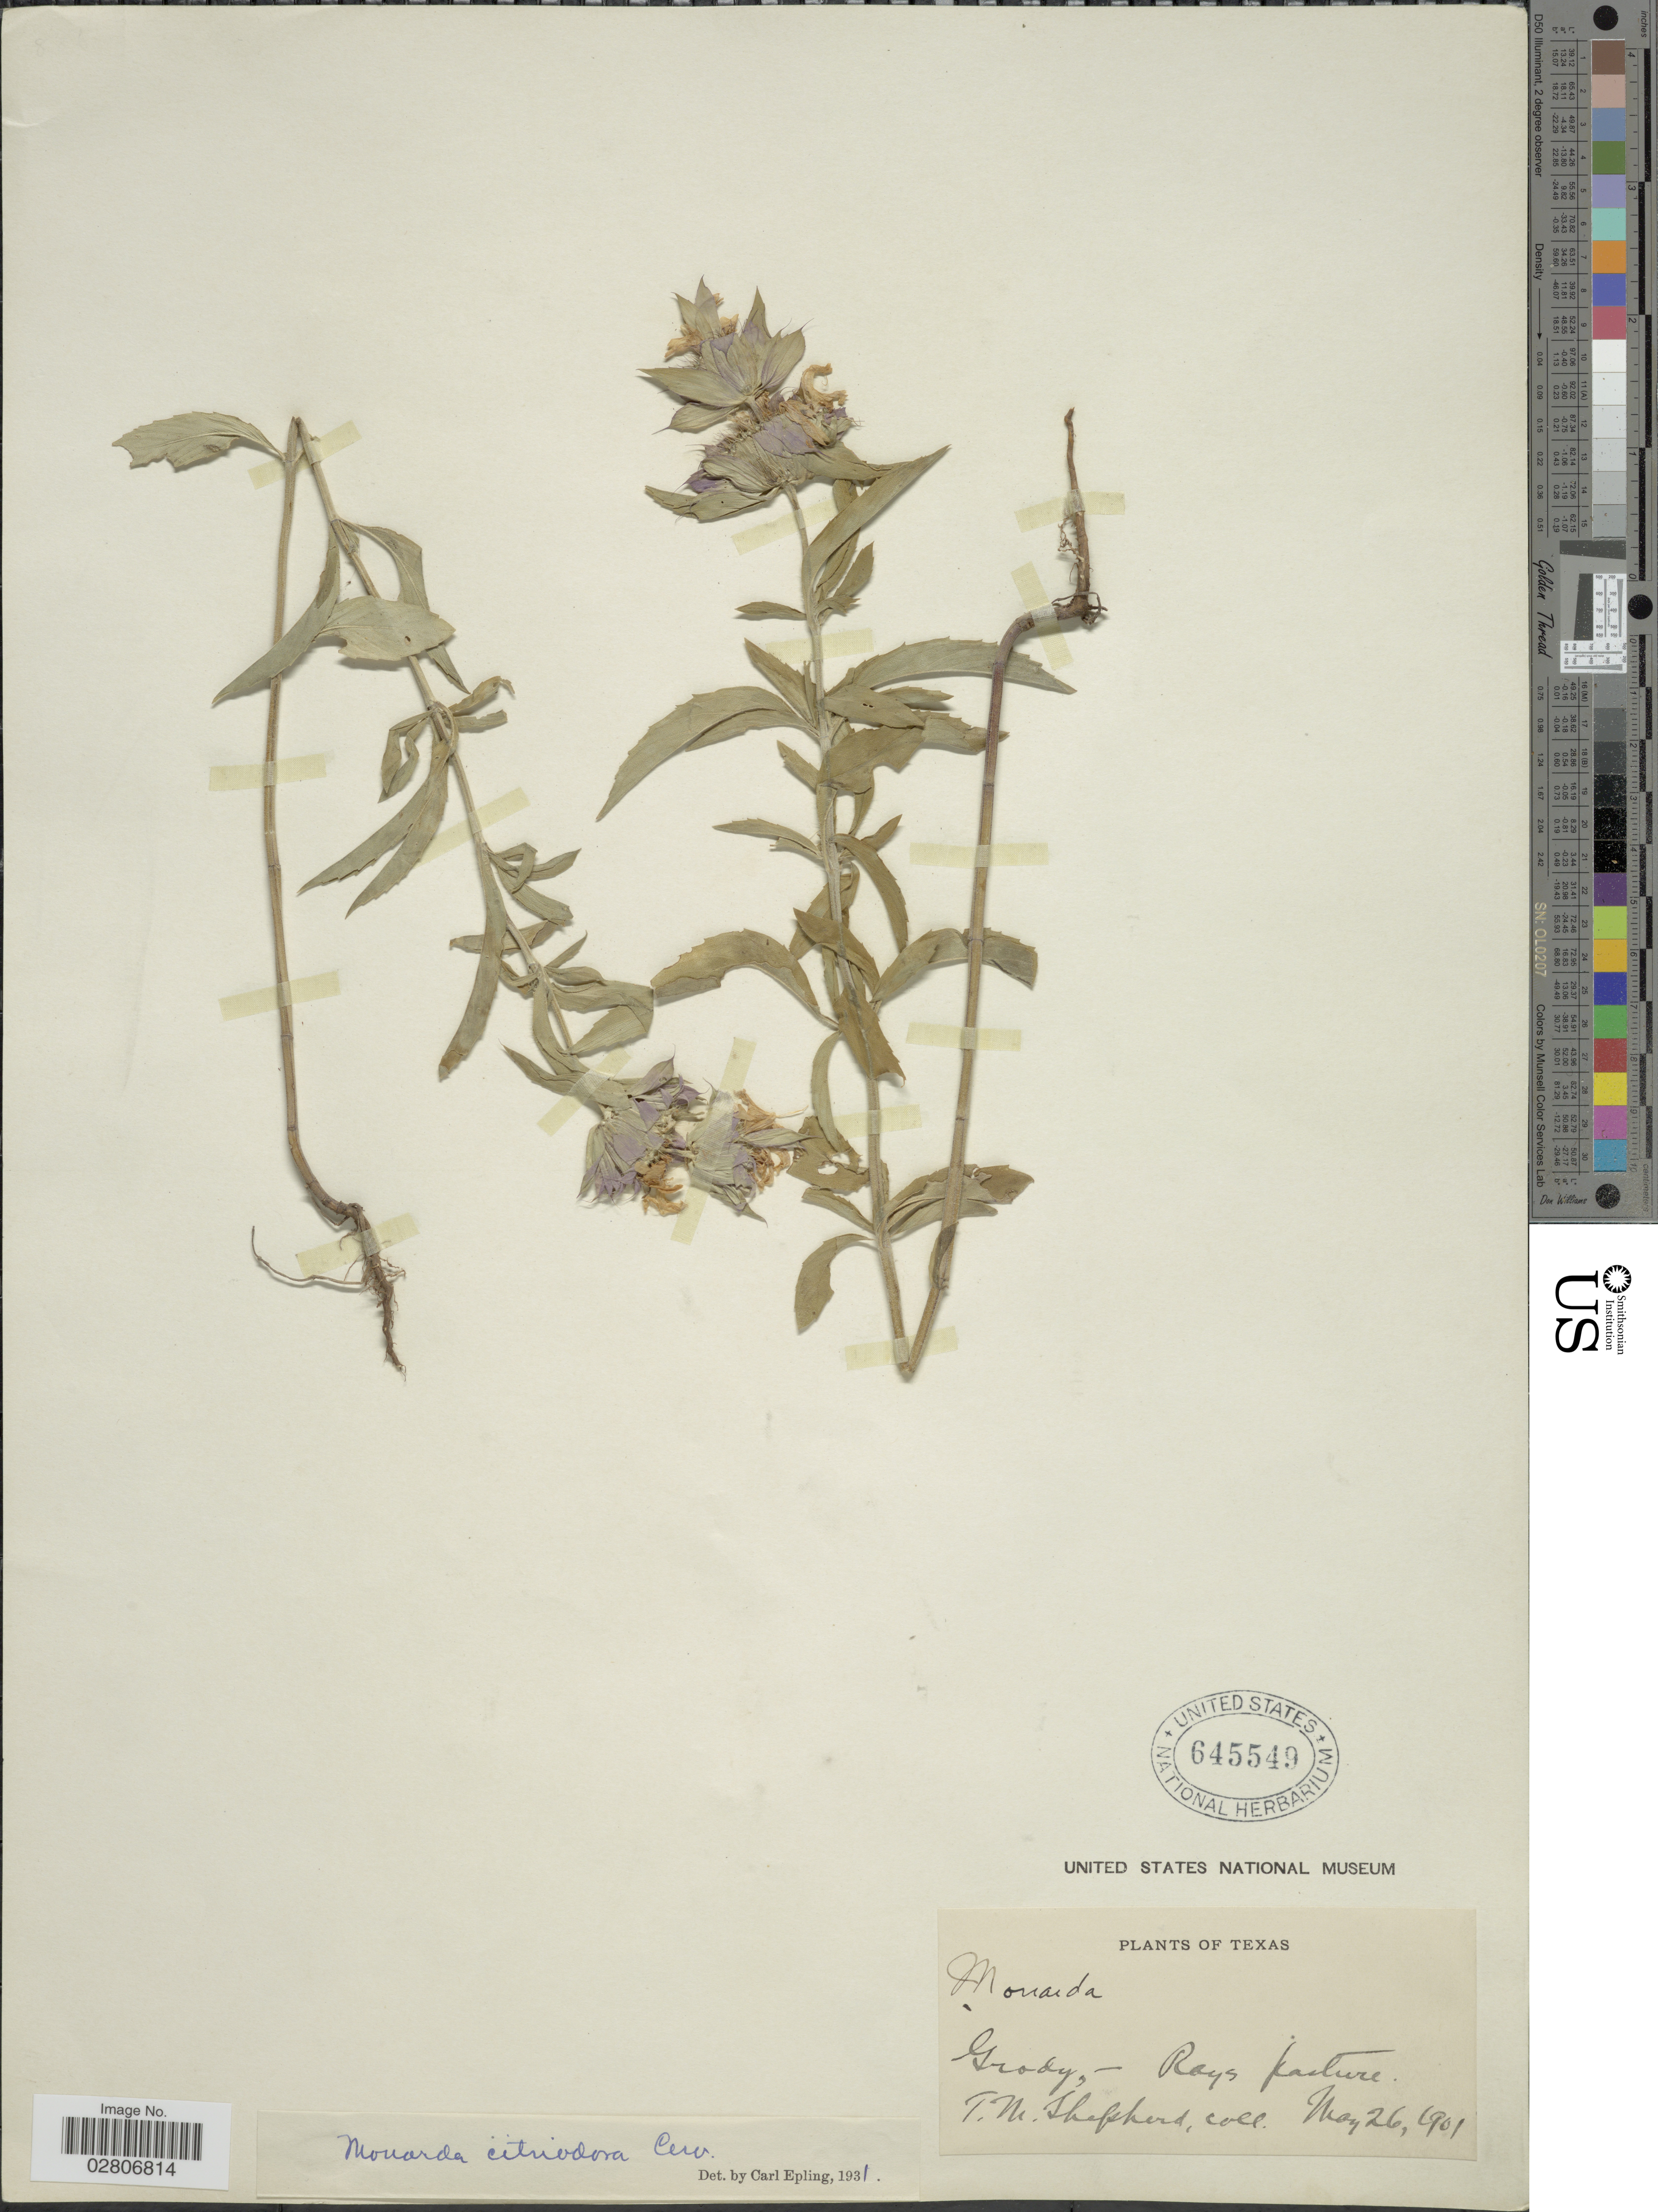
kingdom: Plantae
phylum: Tracheophyta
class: Magnoliopsida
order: Lamiales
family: Lamiaceae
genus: Monarda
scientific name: Monarda citriodora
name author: Cerv. ex Lag.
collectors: T. Shepherd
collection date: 1901-05-26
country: United States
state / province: Texas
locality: Grody, - Rays pasture.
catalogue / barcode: US 645549